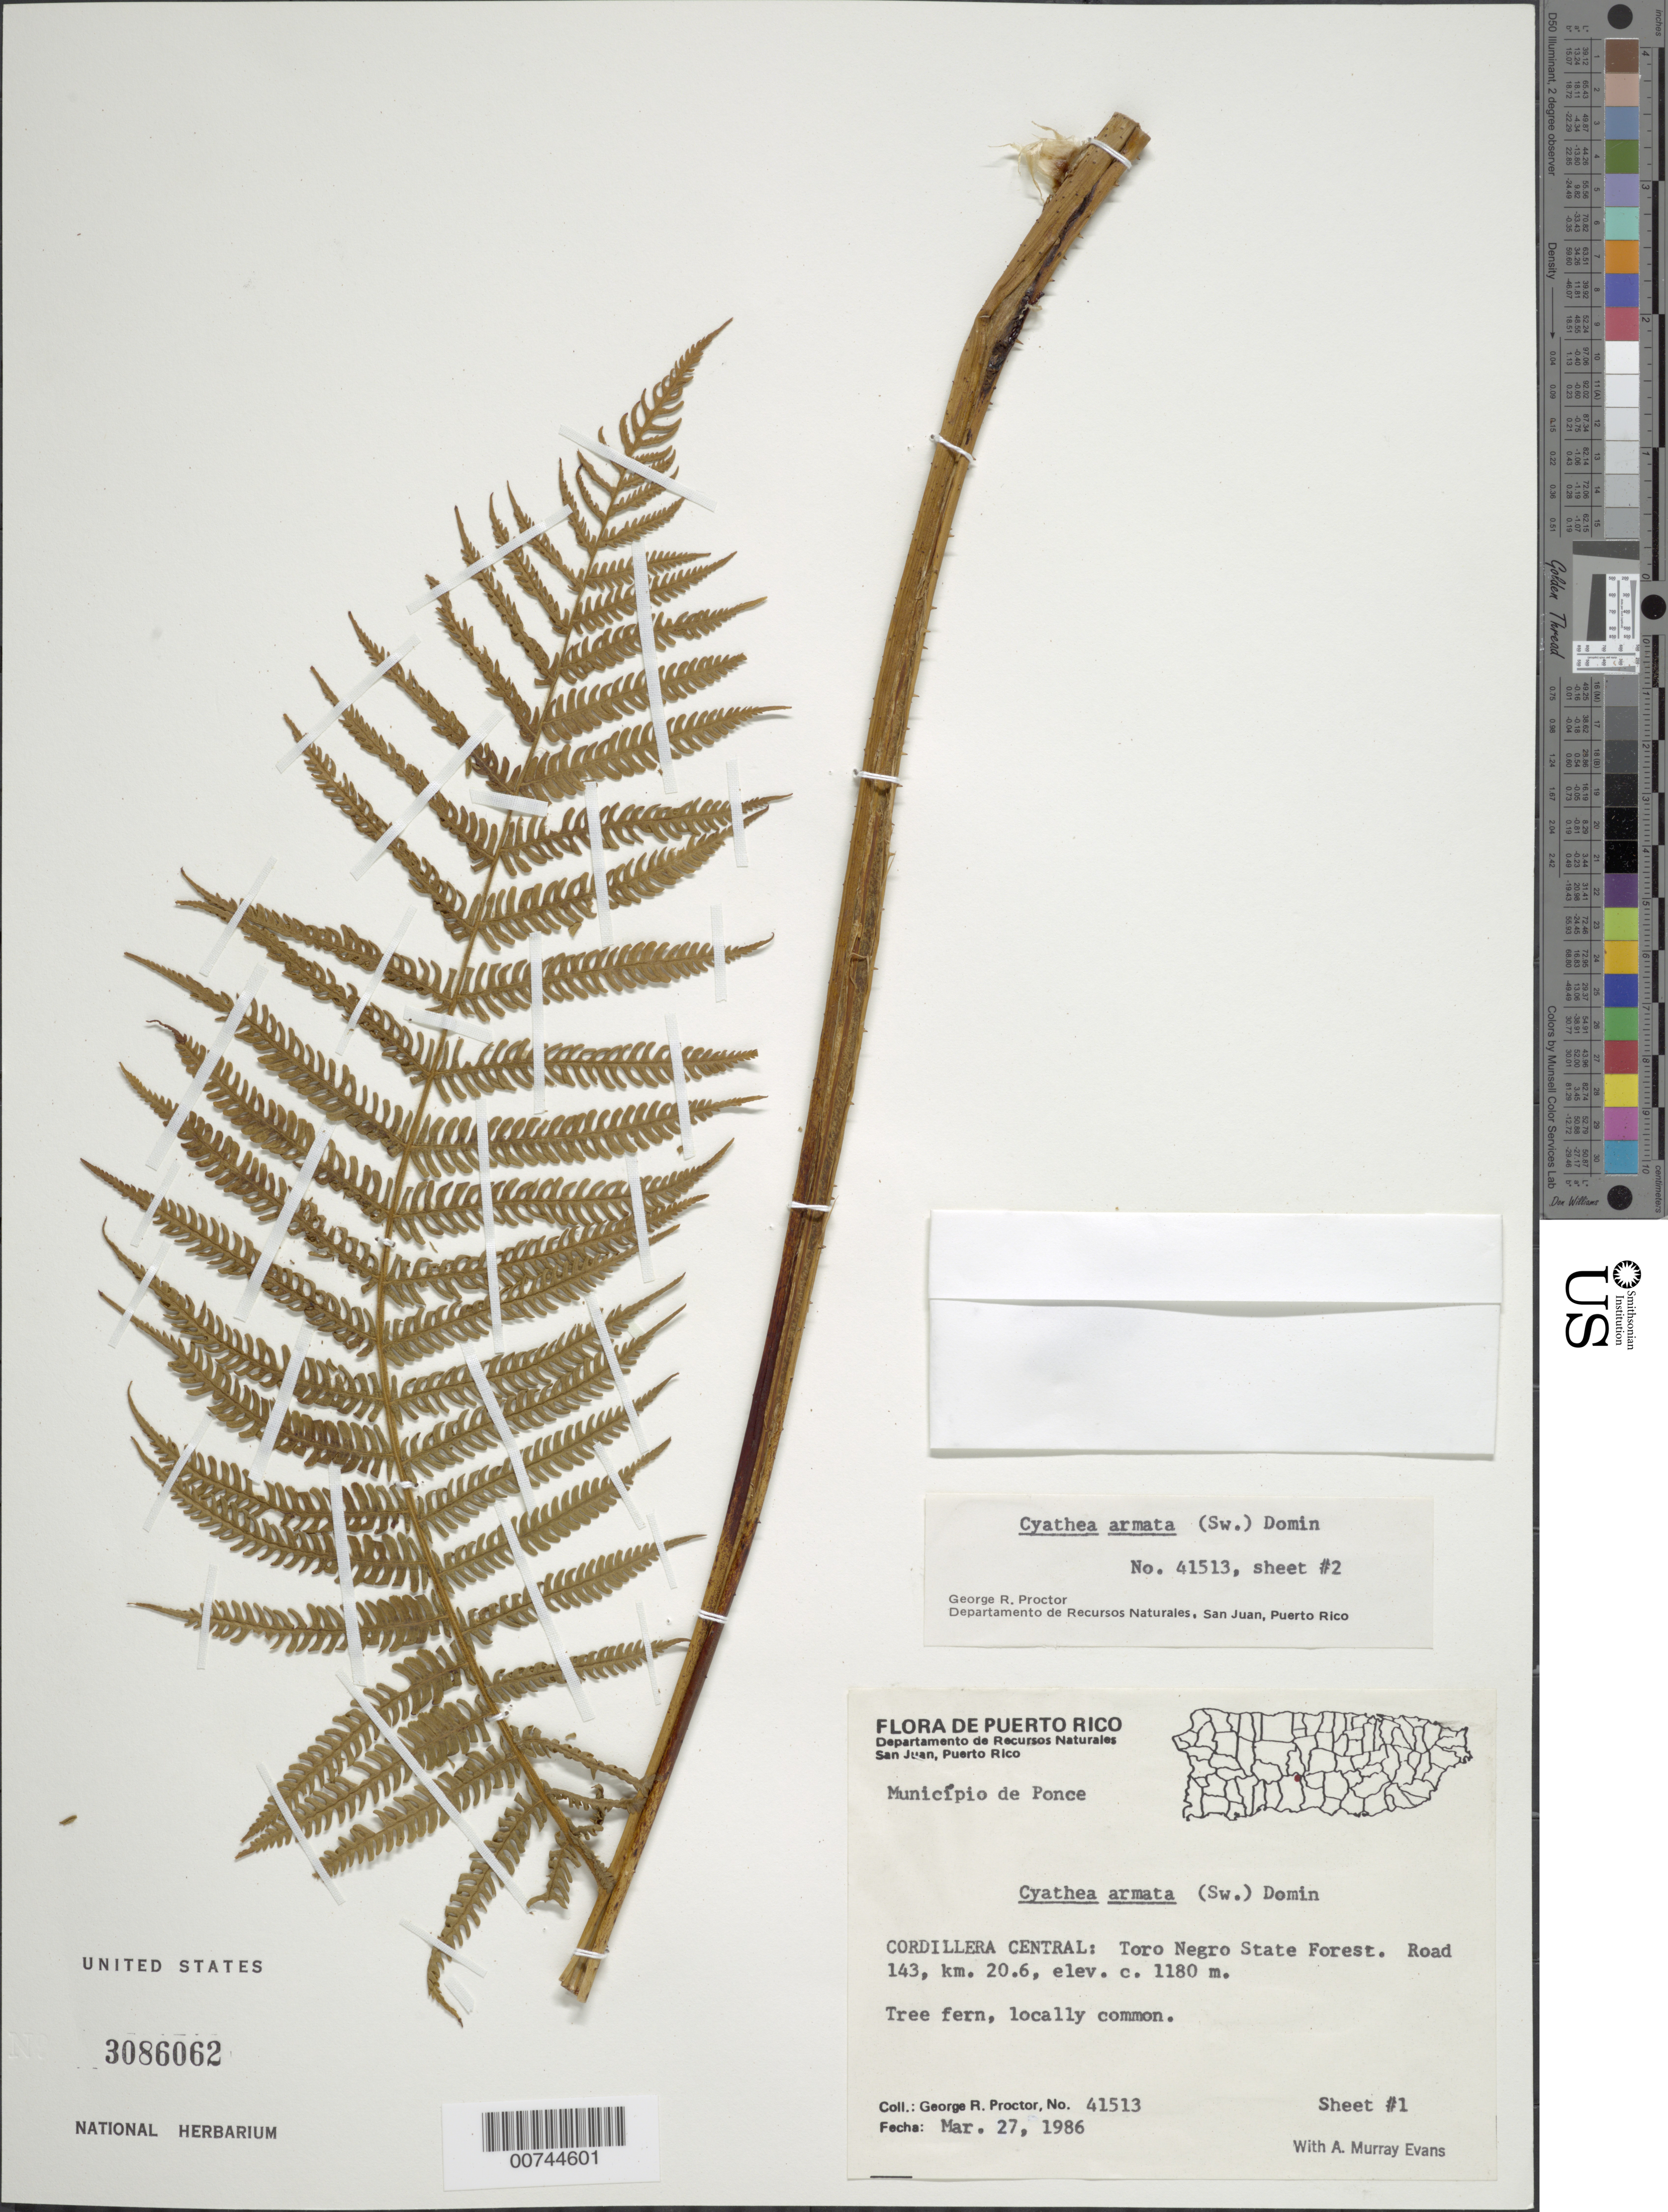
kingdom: Plantae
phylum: Tracheophyta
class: Polypodiopsida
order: Cyatheales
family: Cyatheaceae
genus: Alsophila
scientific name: Alsophila swartziana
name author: Mart.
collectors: G. R. Proctor & A. M. Evans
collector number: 41513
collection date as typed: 27 Mar 1986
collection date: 1986-03-27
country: Puerto Rico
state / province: Ponce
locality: Cordillera Central: Toro Negro State Forest. Road 143, km 20.6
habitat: Tree-fern, locally common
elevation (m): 1180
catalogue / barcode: US 3086062